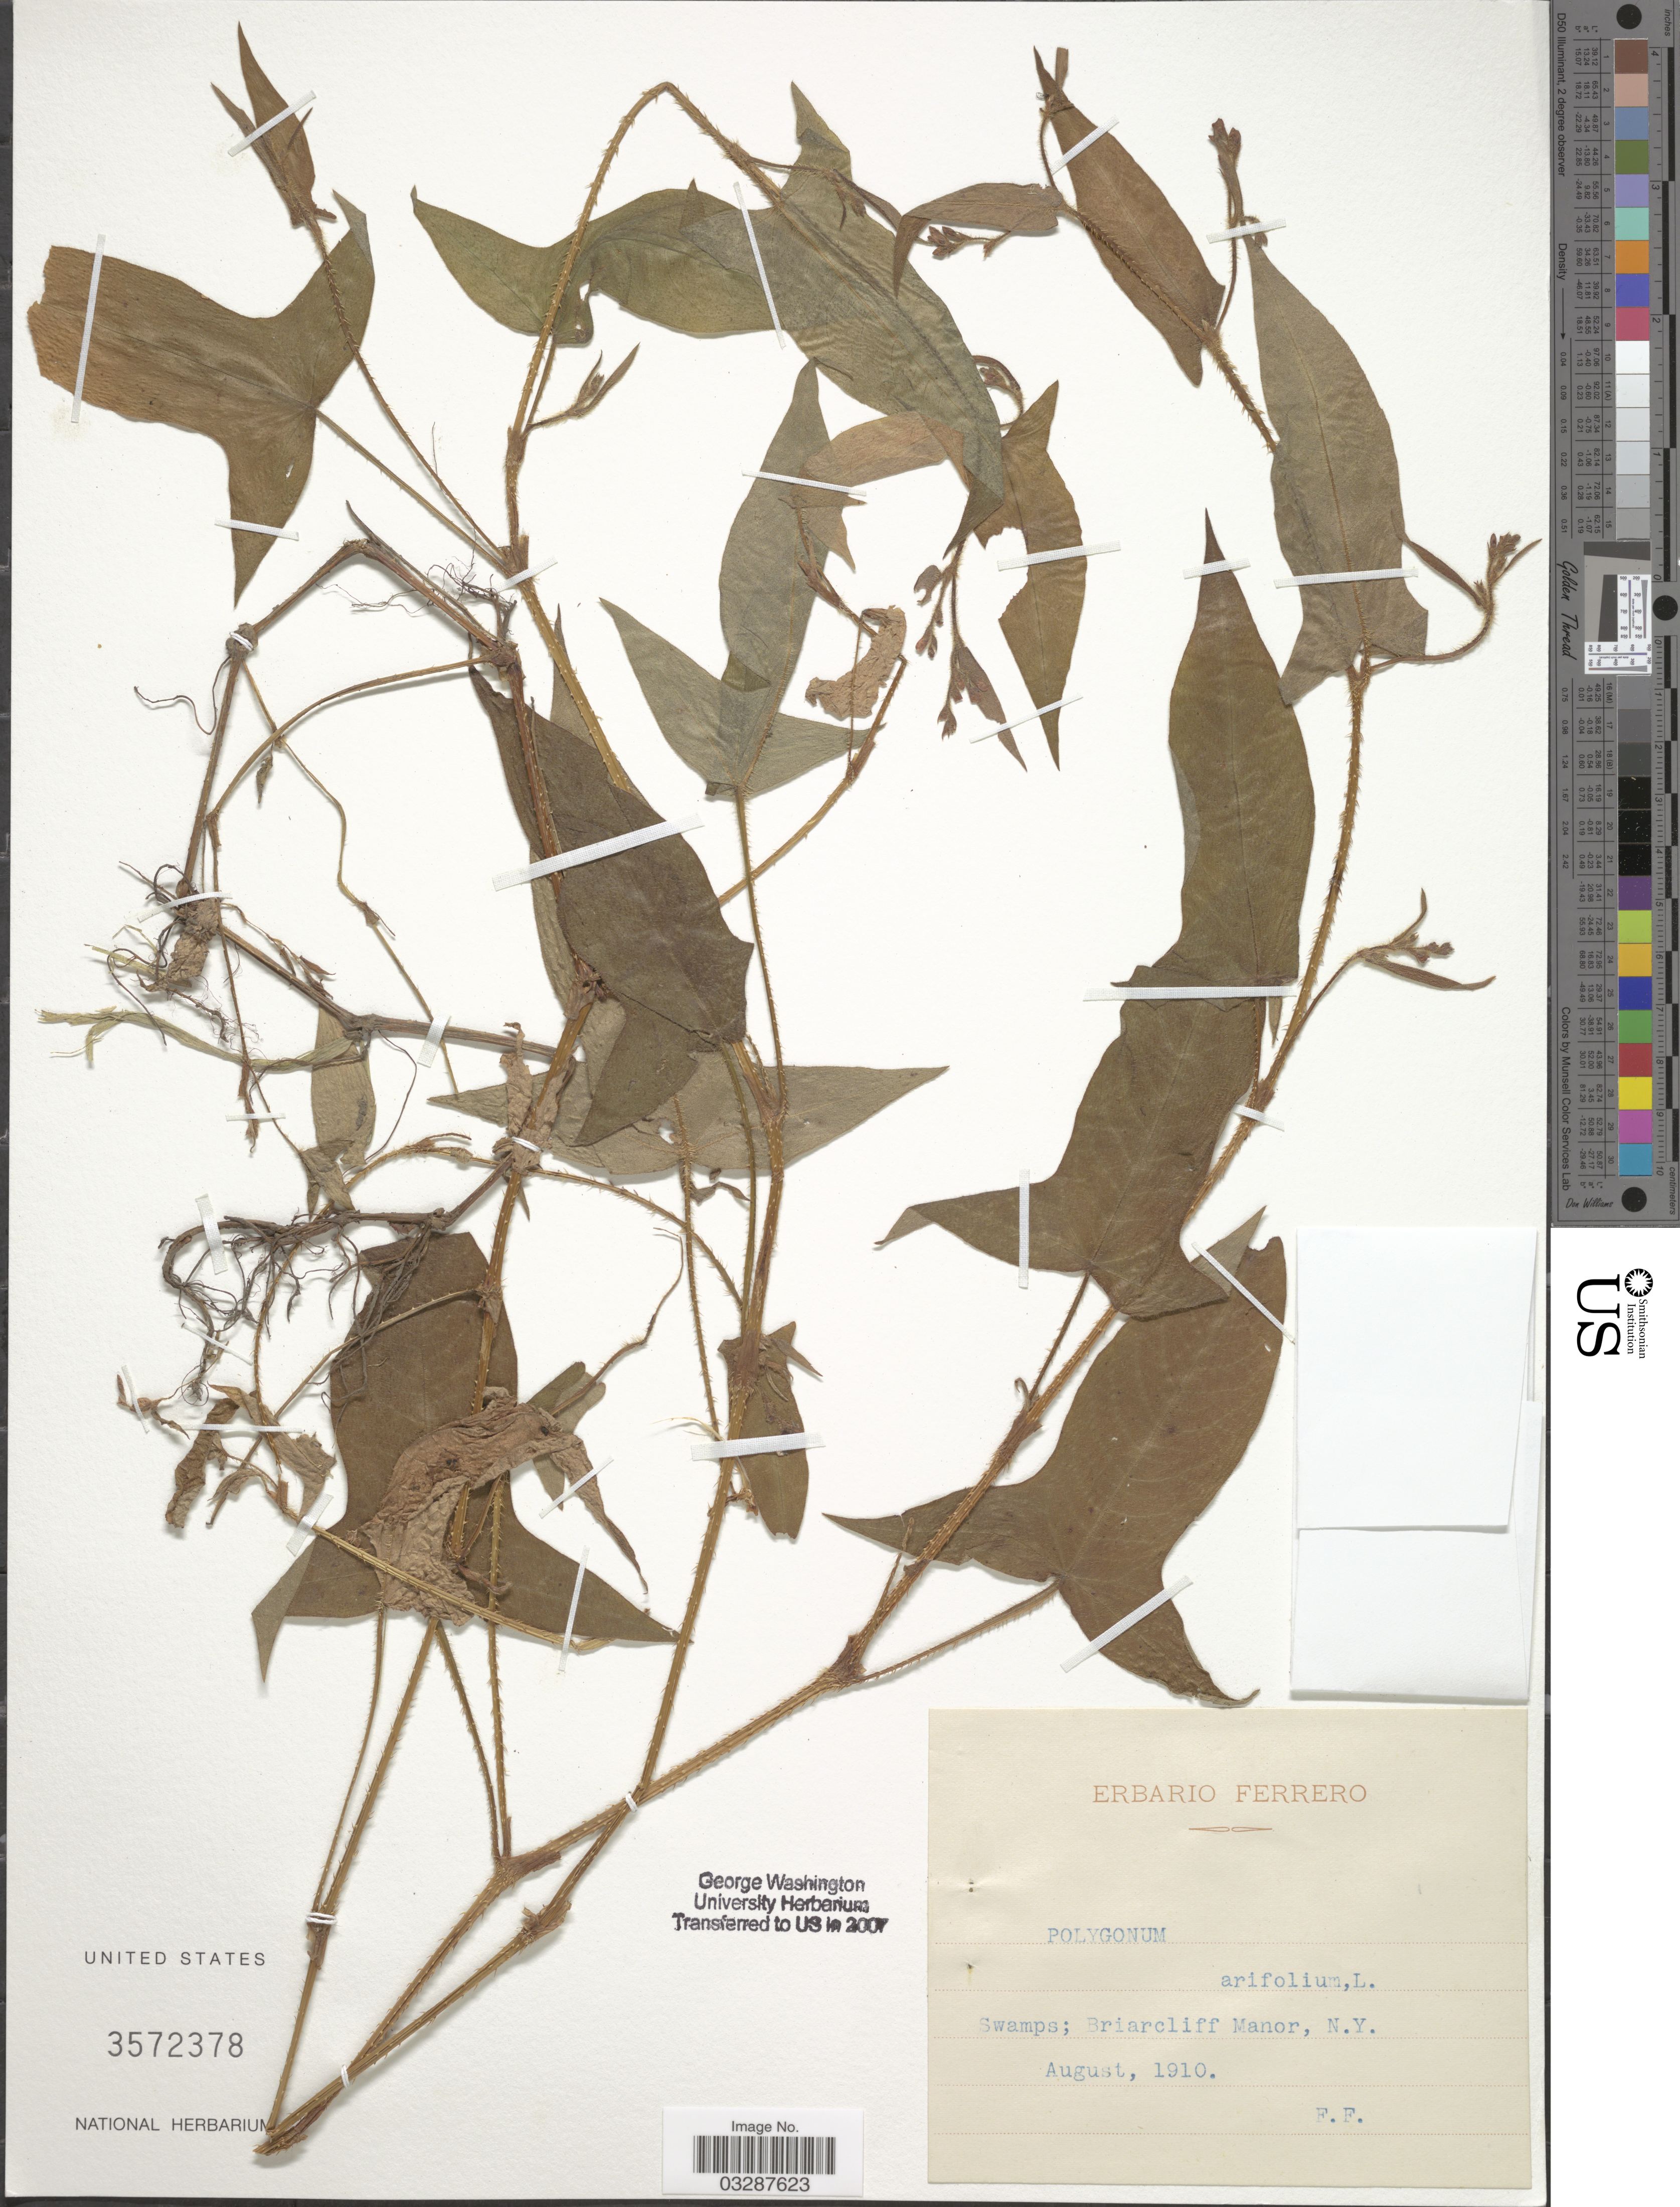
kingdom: Plantae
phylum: Tracheophyta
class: Magnoliopsida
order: Caryophyllales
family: Polygonaceae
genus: Persicaria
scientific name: Persicaria arifolia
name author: (L.) Haraldson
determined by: Atha, D. E.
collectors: F. Ferrero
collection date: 1910-08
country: United States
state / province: New York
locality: Briarcliff Manor.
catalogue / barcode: US 3572378